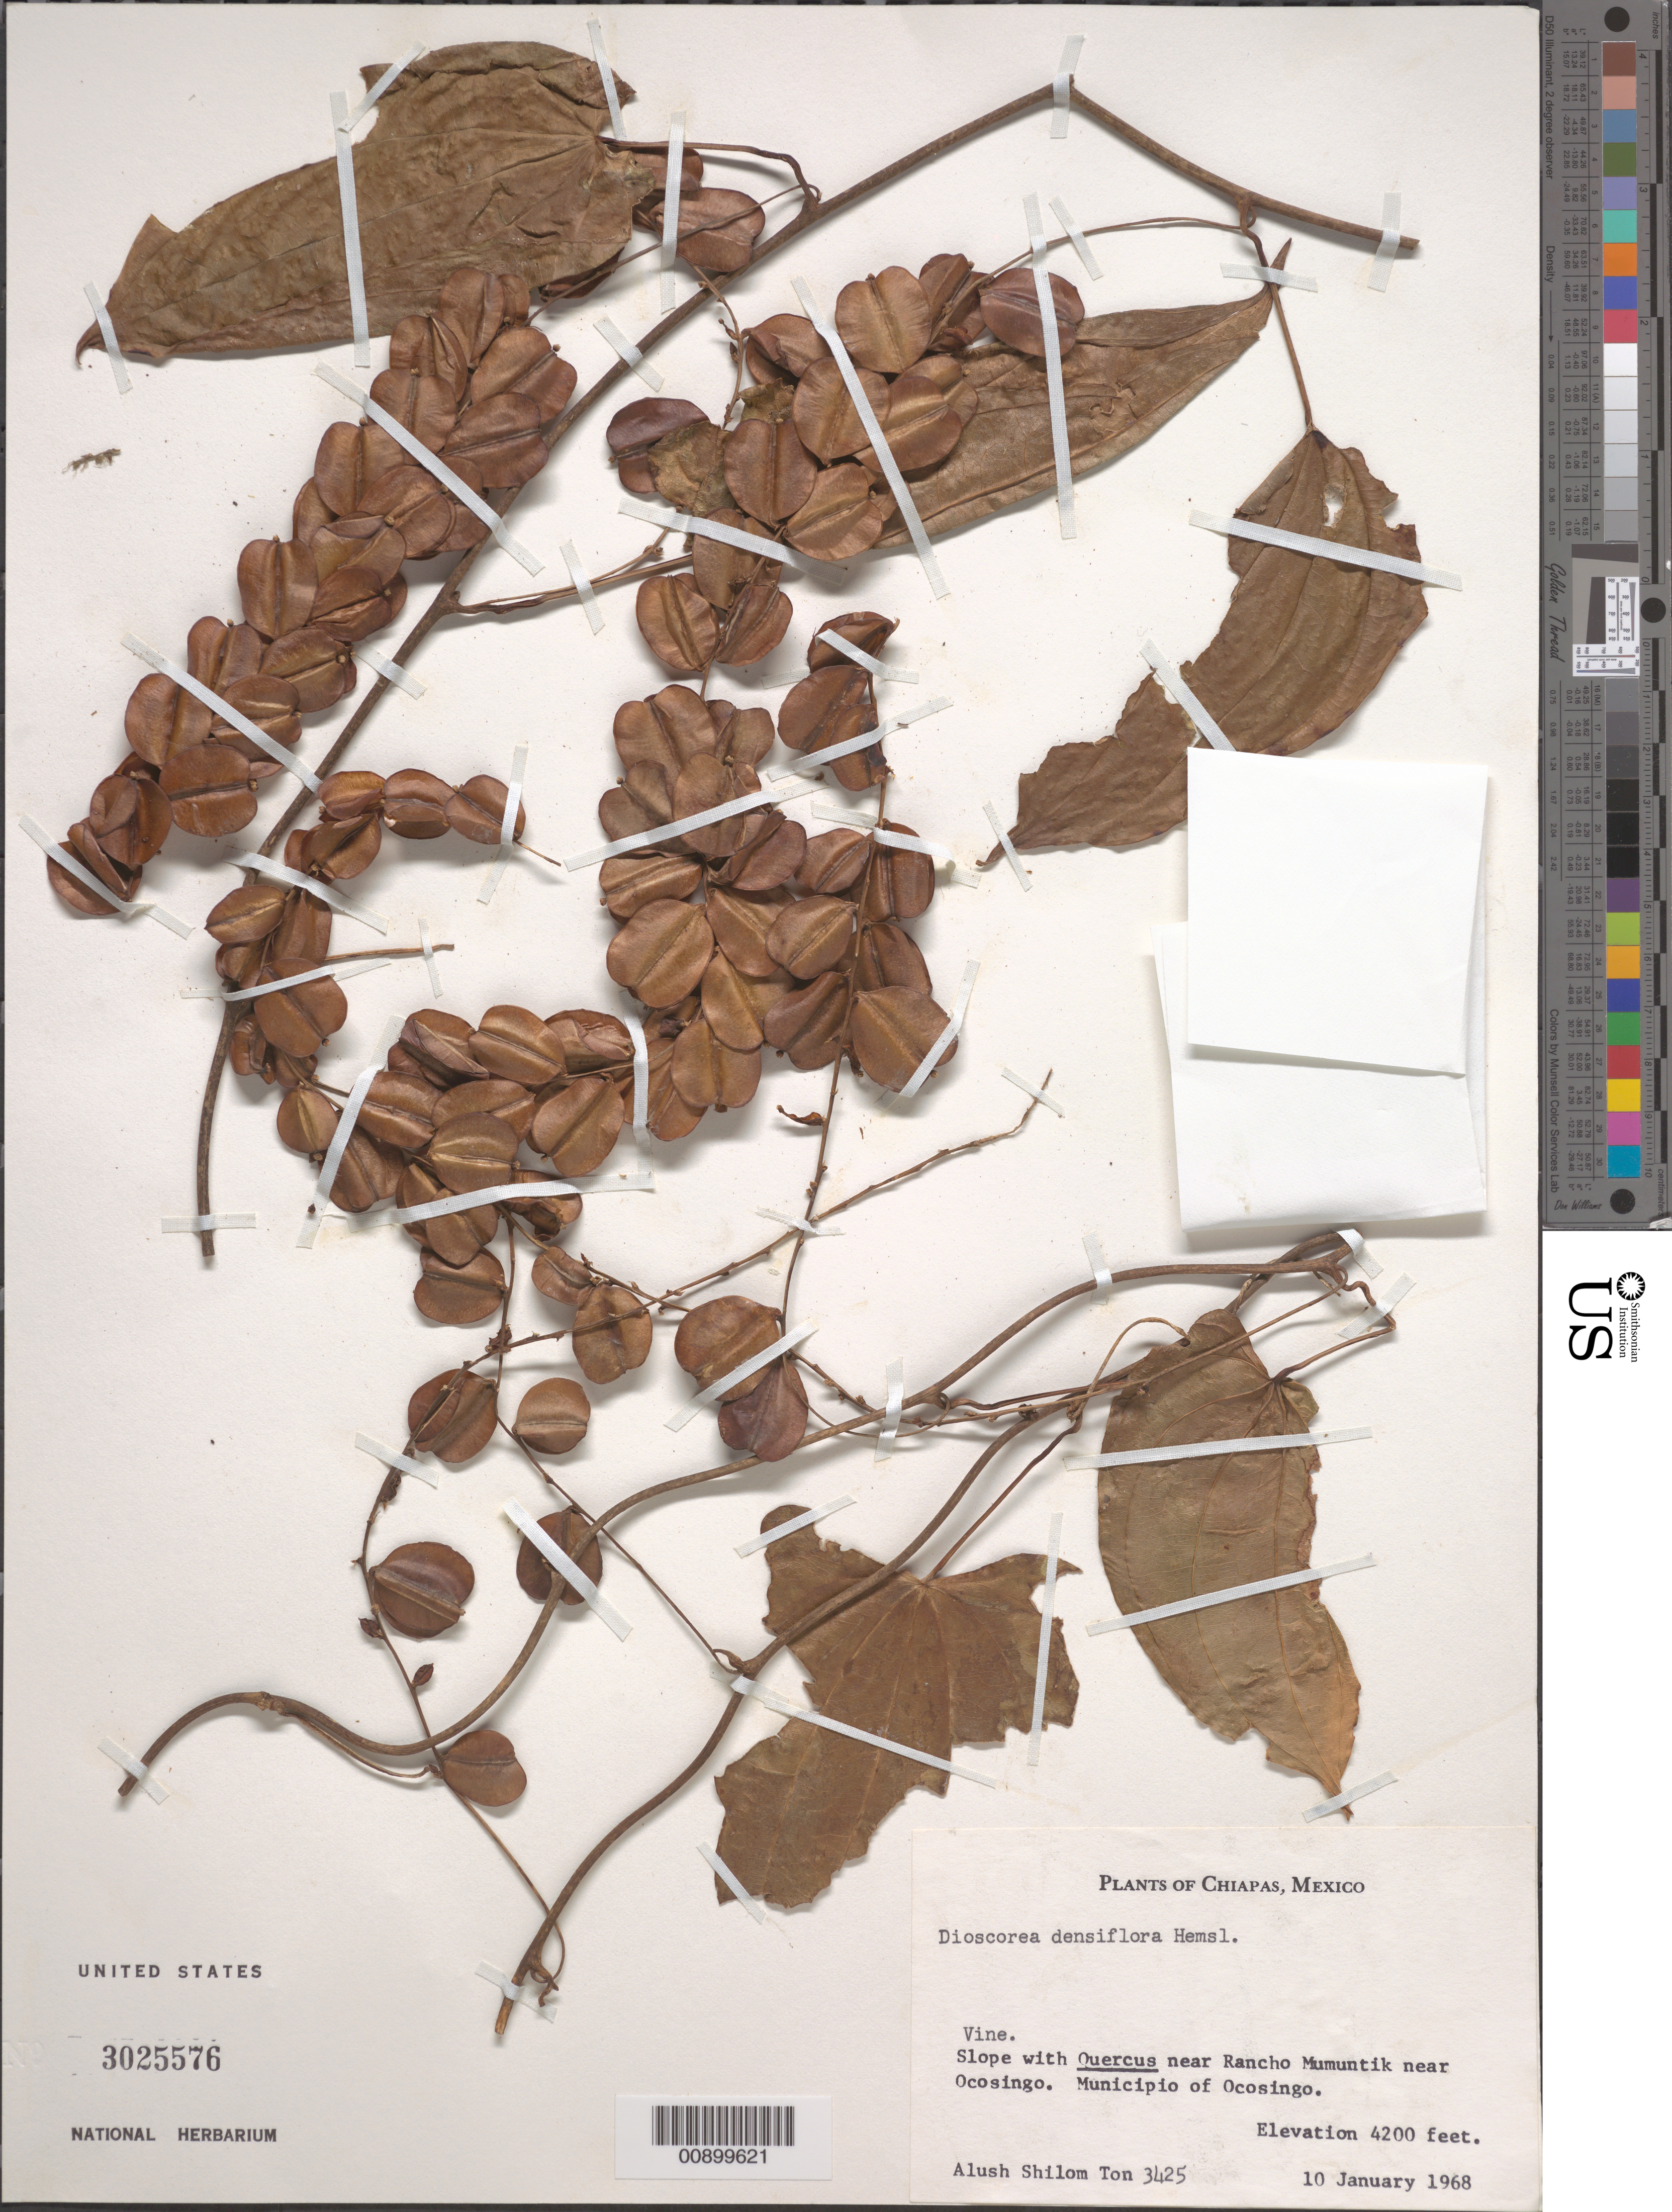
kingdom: Plantae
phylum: Tracheophyta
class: Liliopsida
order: Dioscoreales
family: Dioscoreaceae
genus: Dioscorea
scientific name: Dioscorea densiflora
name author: Hemsl.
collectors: A. Shilom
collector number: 3425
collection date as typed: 10 Jan 1968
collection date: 1968-01-10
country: Mexico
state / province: Chiapas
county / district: Ocosingo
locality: Near Rancho Mumuntik near Ocosingo, Municipio of Ocosingo, Chiapas.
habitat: Slope with Quercus.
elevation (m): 1280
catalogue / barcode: US 3025576